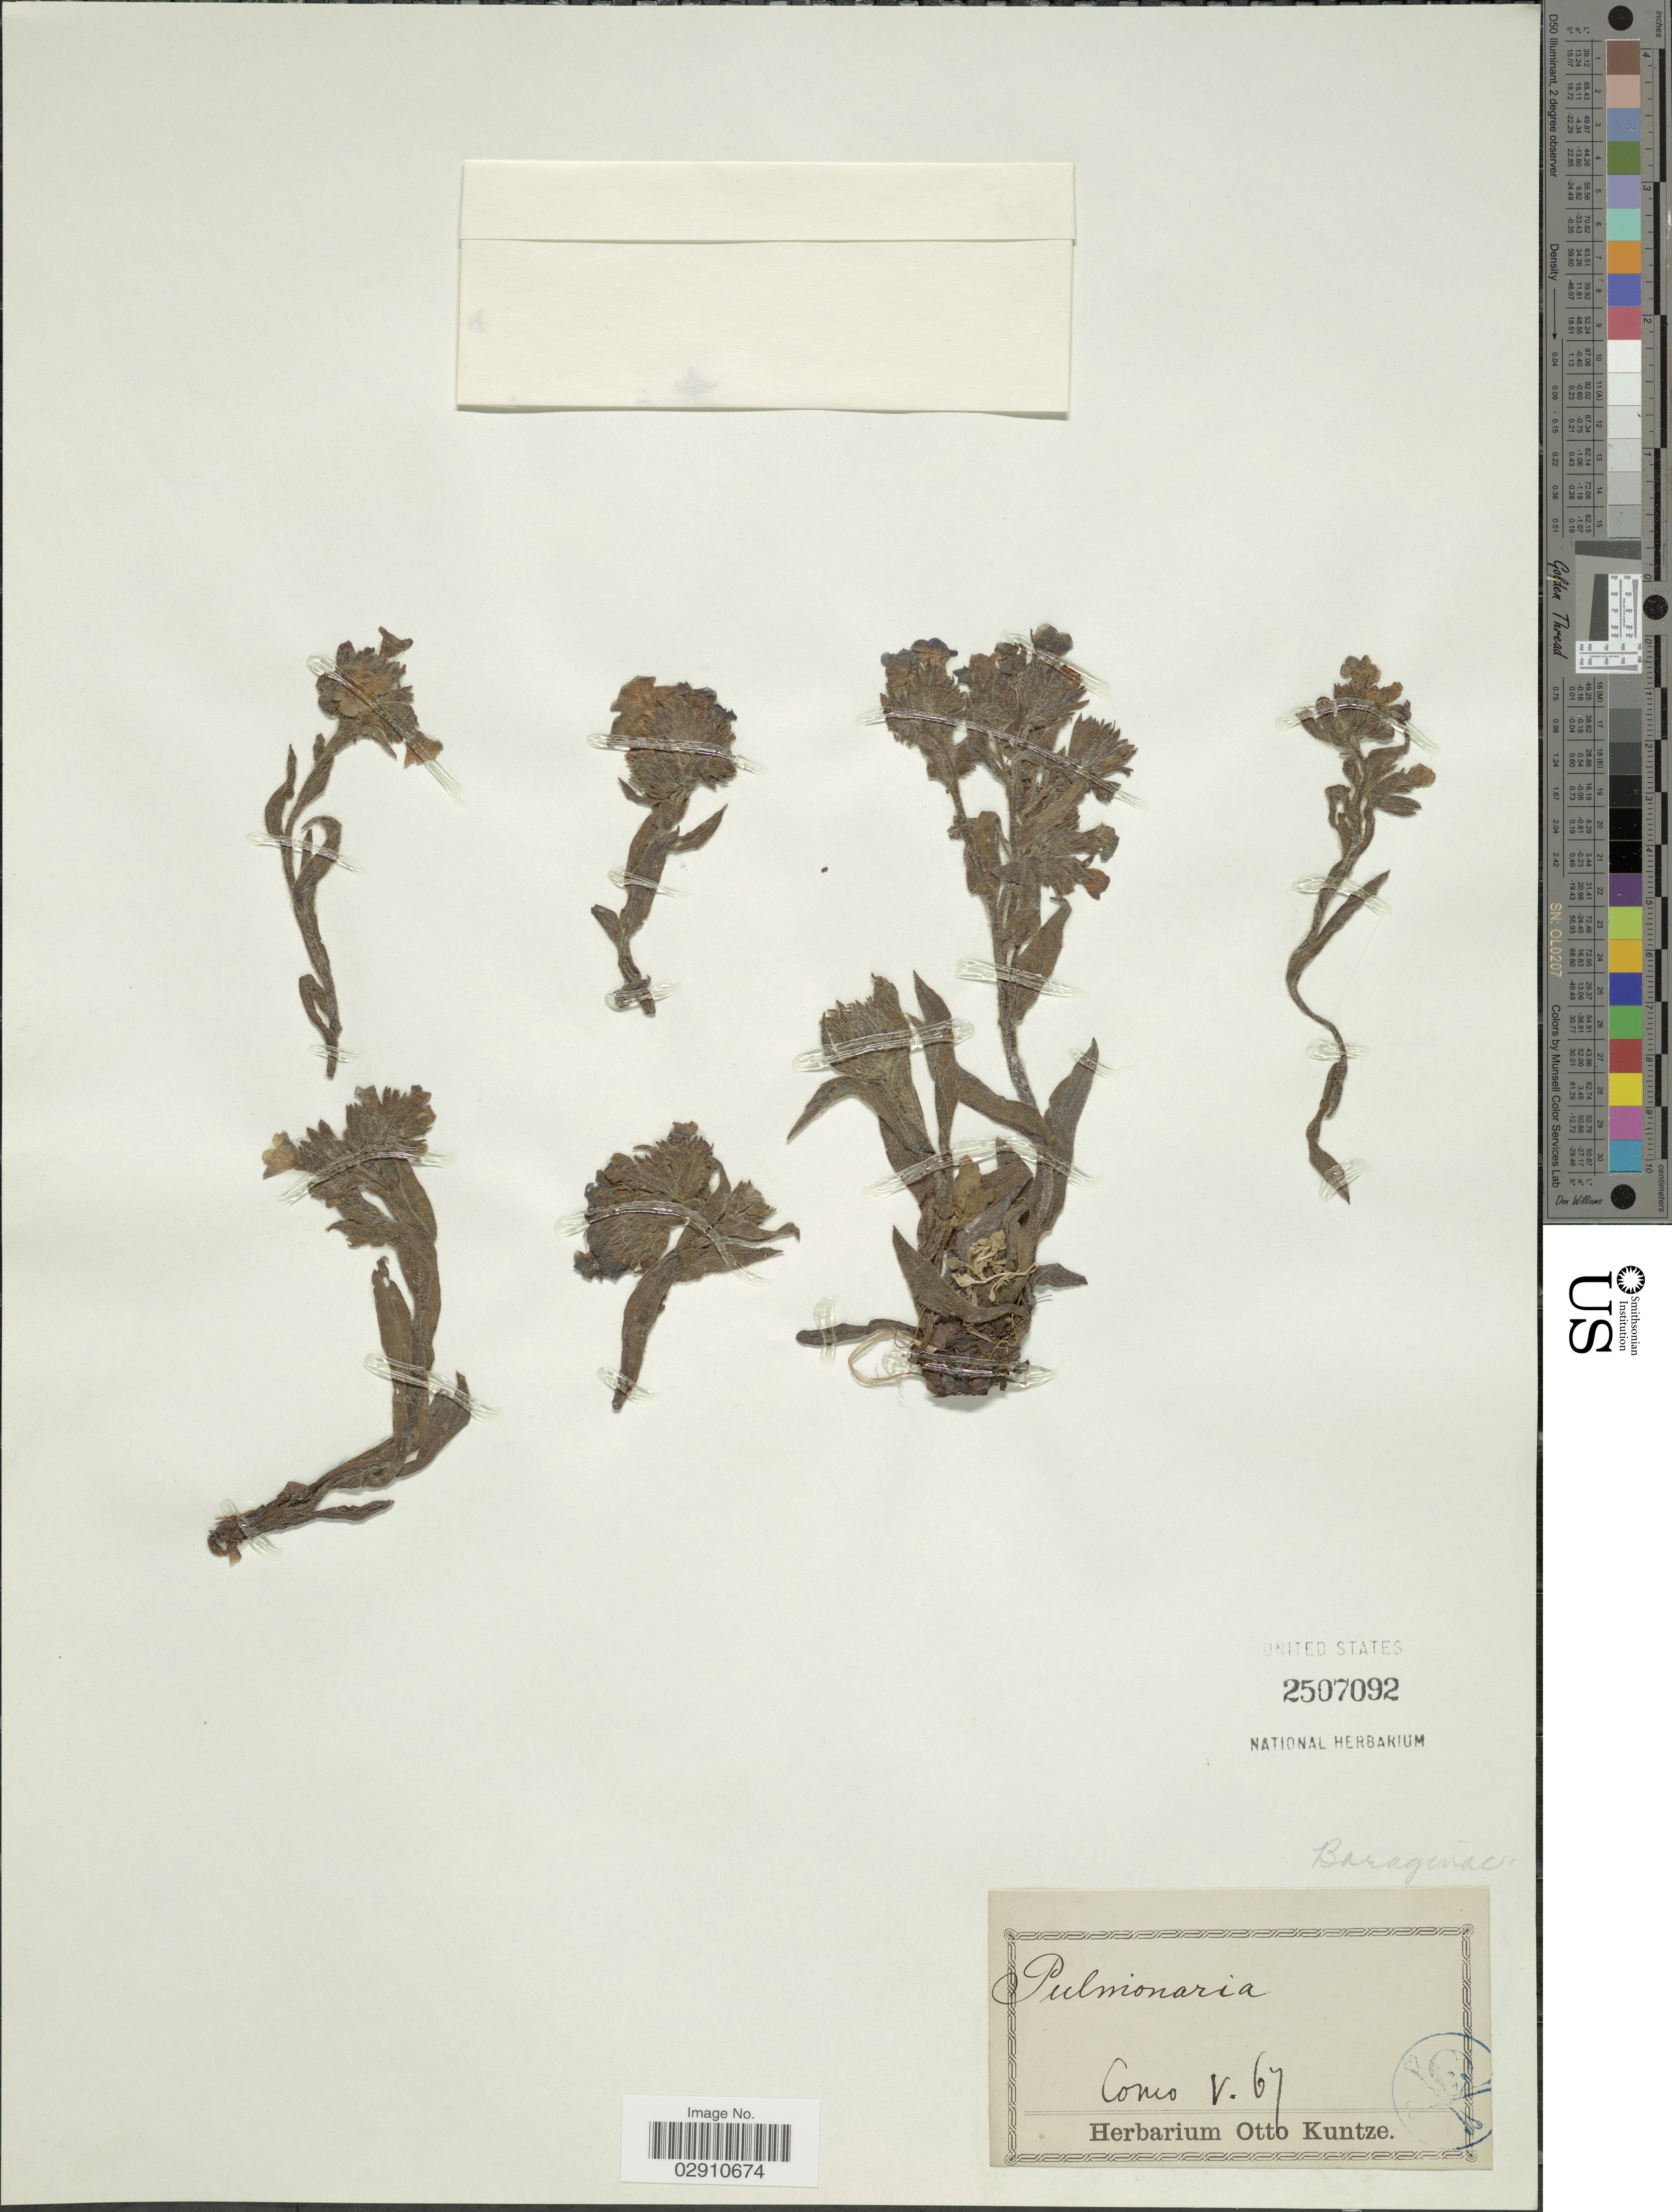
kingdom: Plantae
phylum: Tracheophyta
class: Magnoliopsida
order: Boraginales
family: Boraginaceae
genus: Pulmonaria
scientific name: Pulmonaria sp.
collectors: ex herb. Otto Kuntze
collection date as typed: Transcribed d/m/y: /5/67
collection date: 1867-05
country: Italy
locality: Como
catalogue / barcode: US 2507092